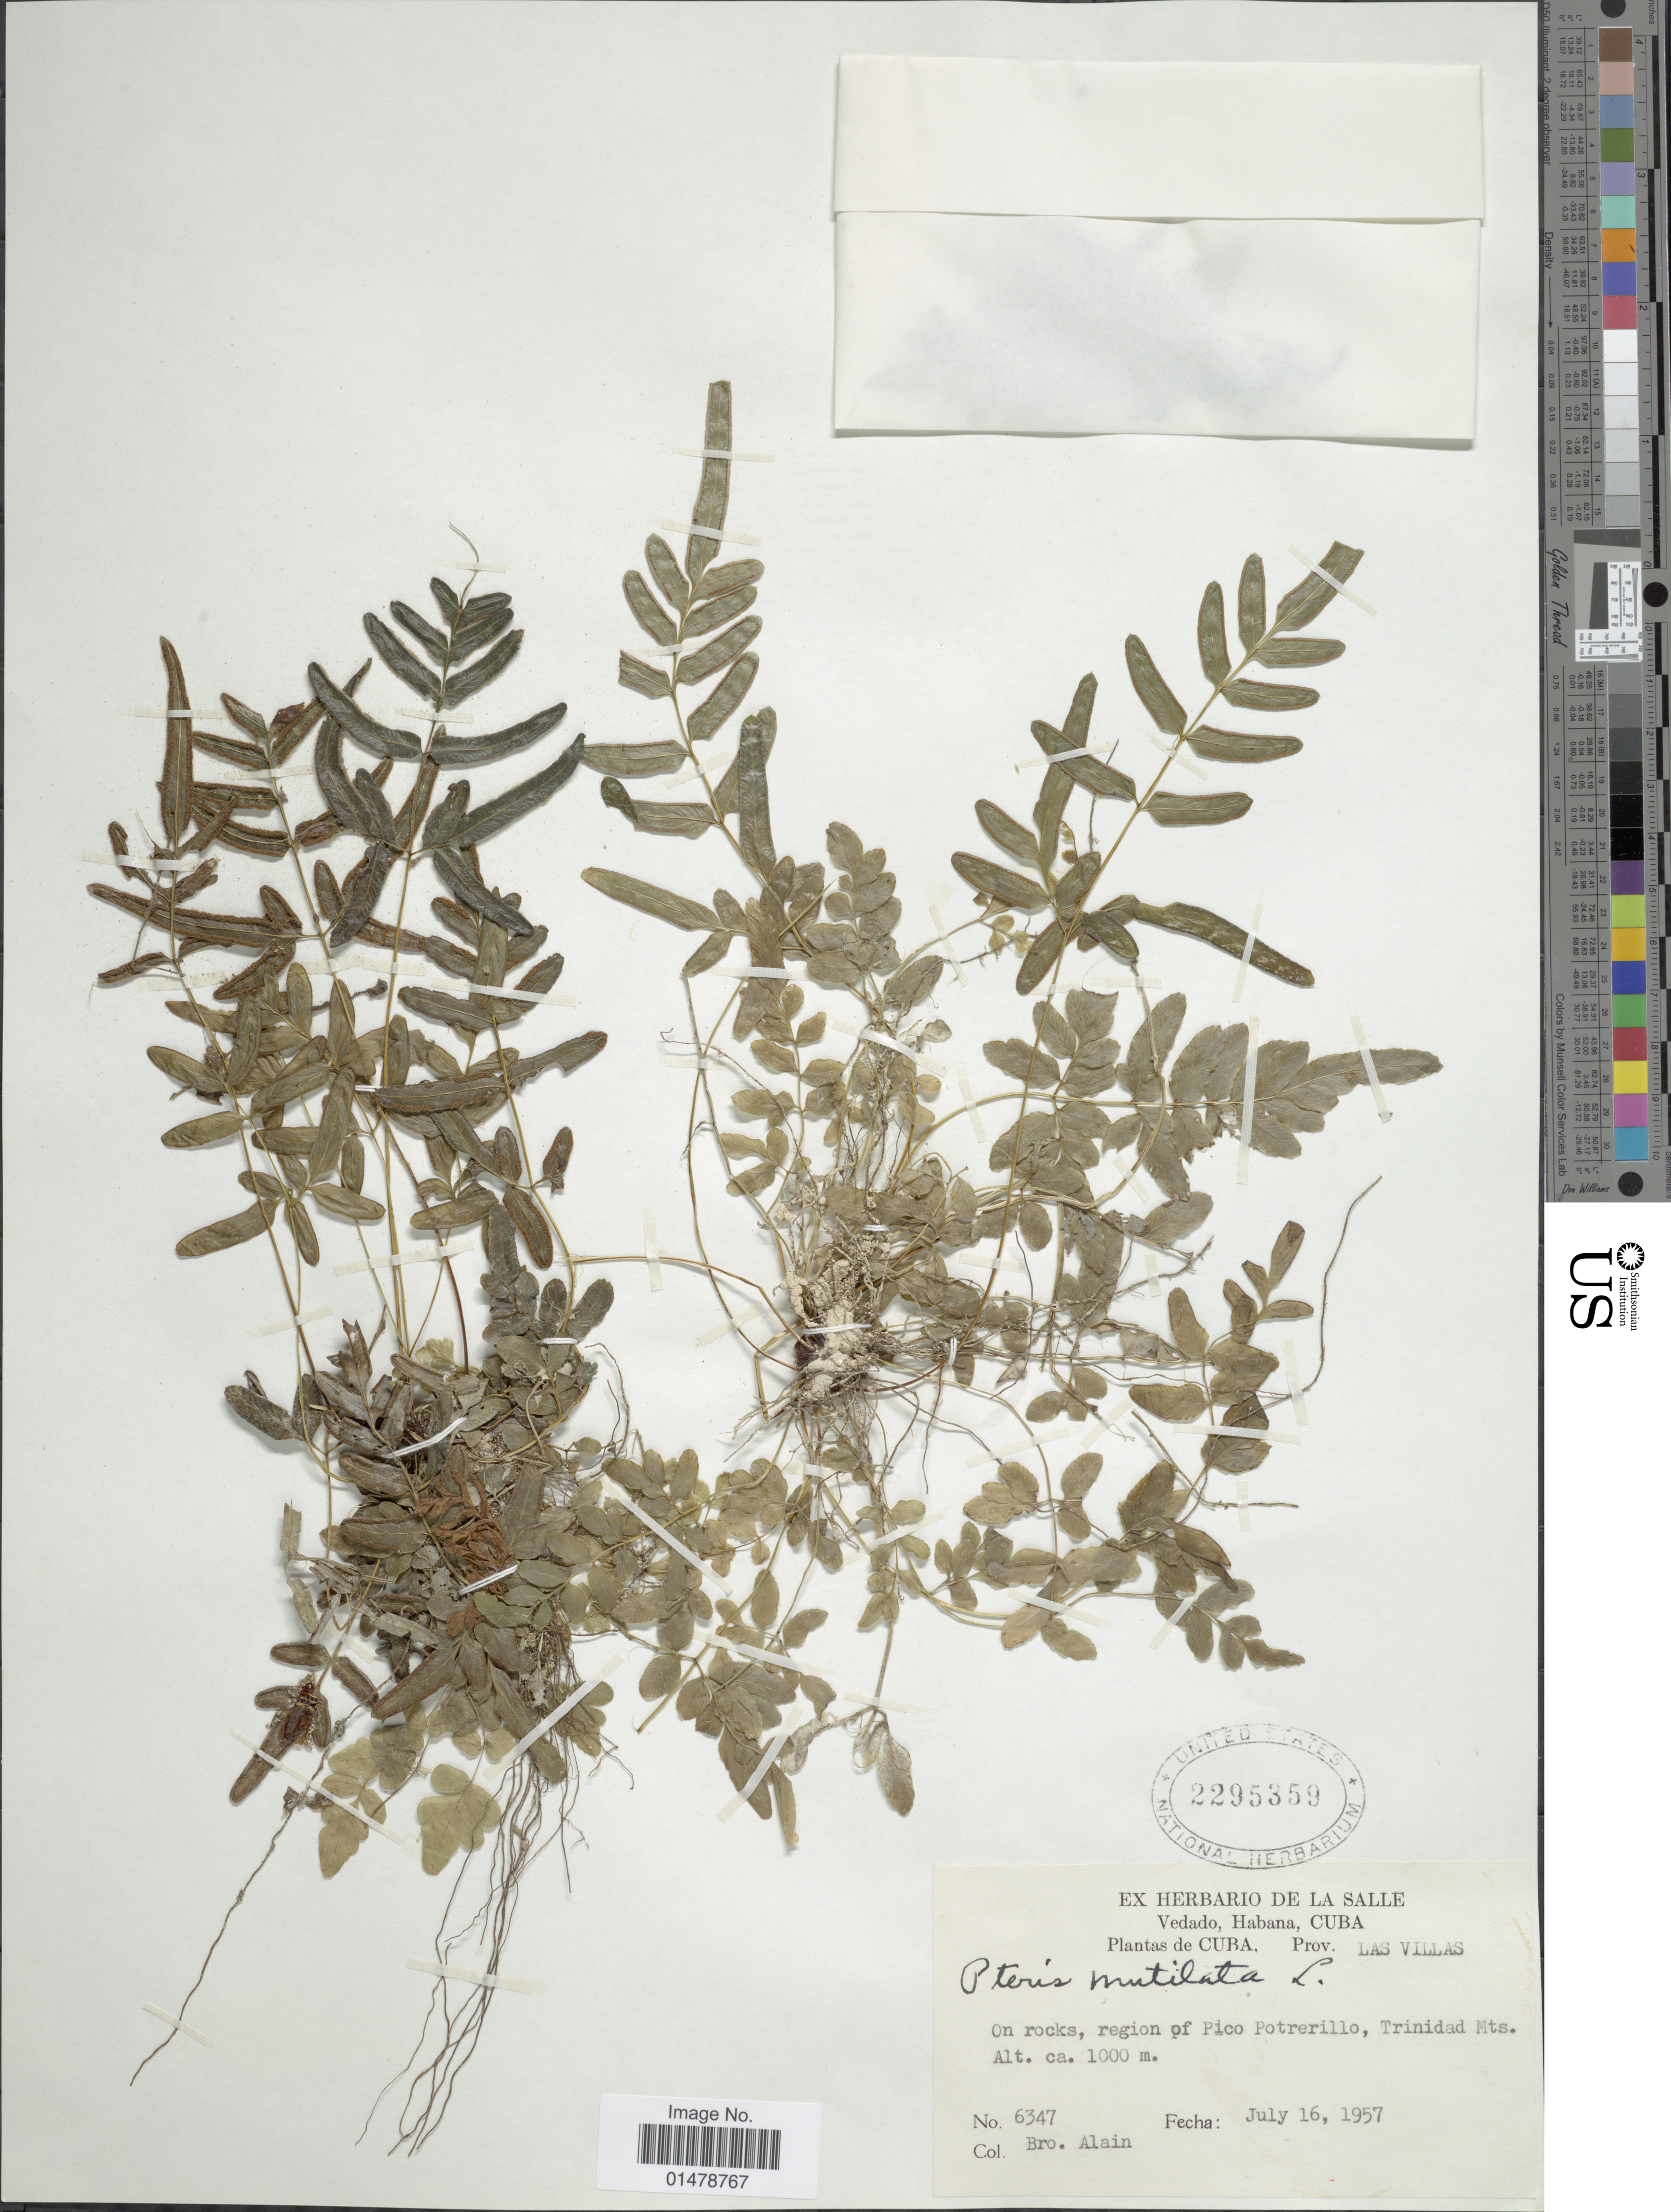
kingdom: Plantae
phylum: Tracheophyta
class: Polypodiopsida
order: Polypodiales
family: Pteridaceae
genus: Pteris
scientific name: Pteris mutilata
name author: L.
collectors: Bro. Alain - DO NOT USE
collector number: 6347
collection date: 1957-07-16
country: Cuba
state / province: Las Villas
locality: Prov. Las Villas. On rocks, region of Pico Potrerillo, Trinidad Mts.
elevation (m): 1000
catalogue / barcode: US 2295359